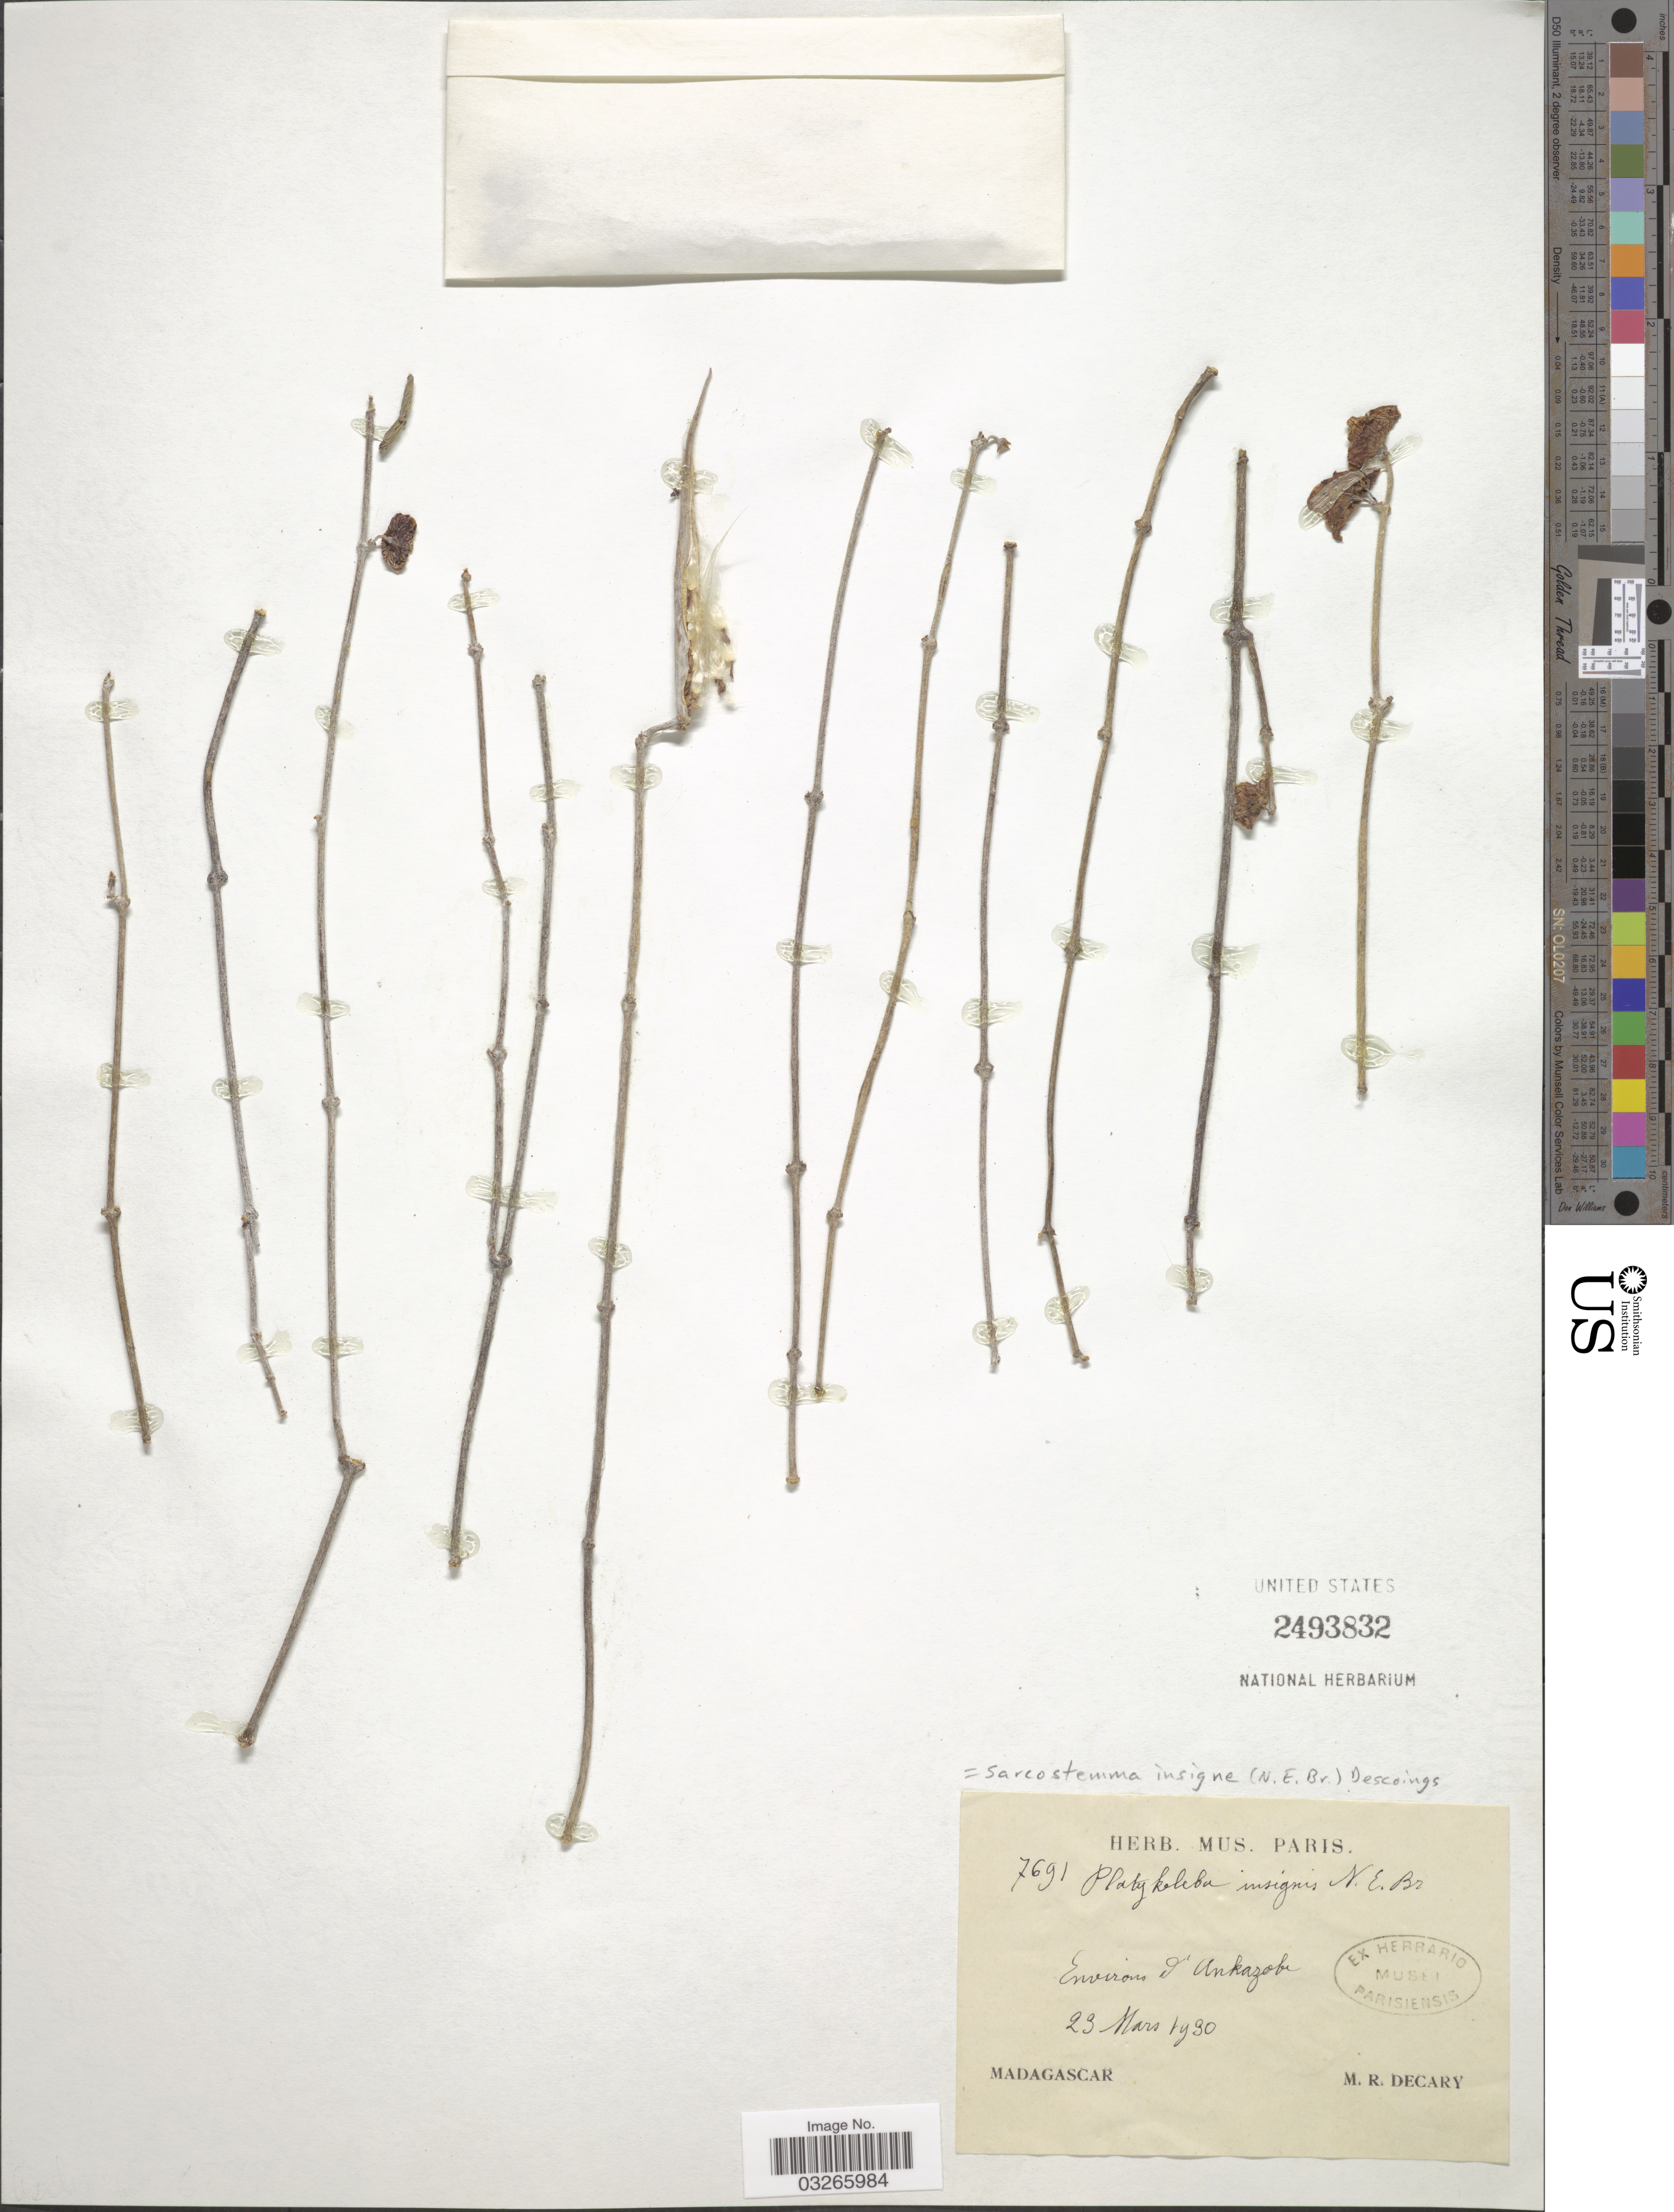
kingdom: Plantae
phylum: Tracheophyta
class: Magnoliopsida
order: Gentianales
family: Apocynaceae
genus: Sarcostemma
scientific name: Sarcostemma insigne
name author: (N.E. Br.) Desc.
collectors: R. Decary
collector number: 7691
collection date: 1930-03-23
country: Madagascar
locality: Environs d'Ankazobe.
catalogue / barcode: US 2493832